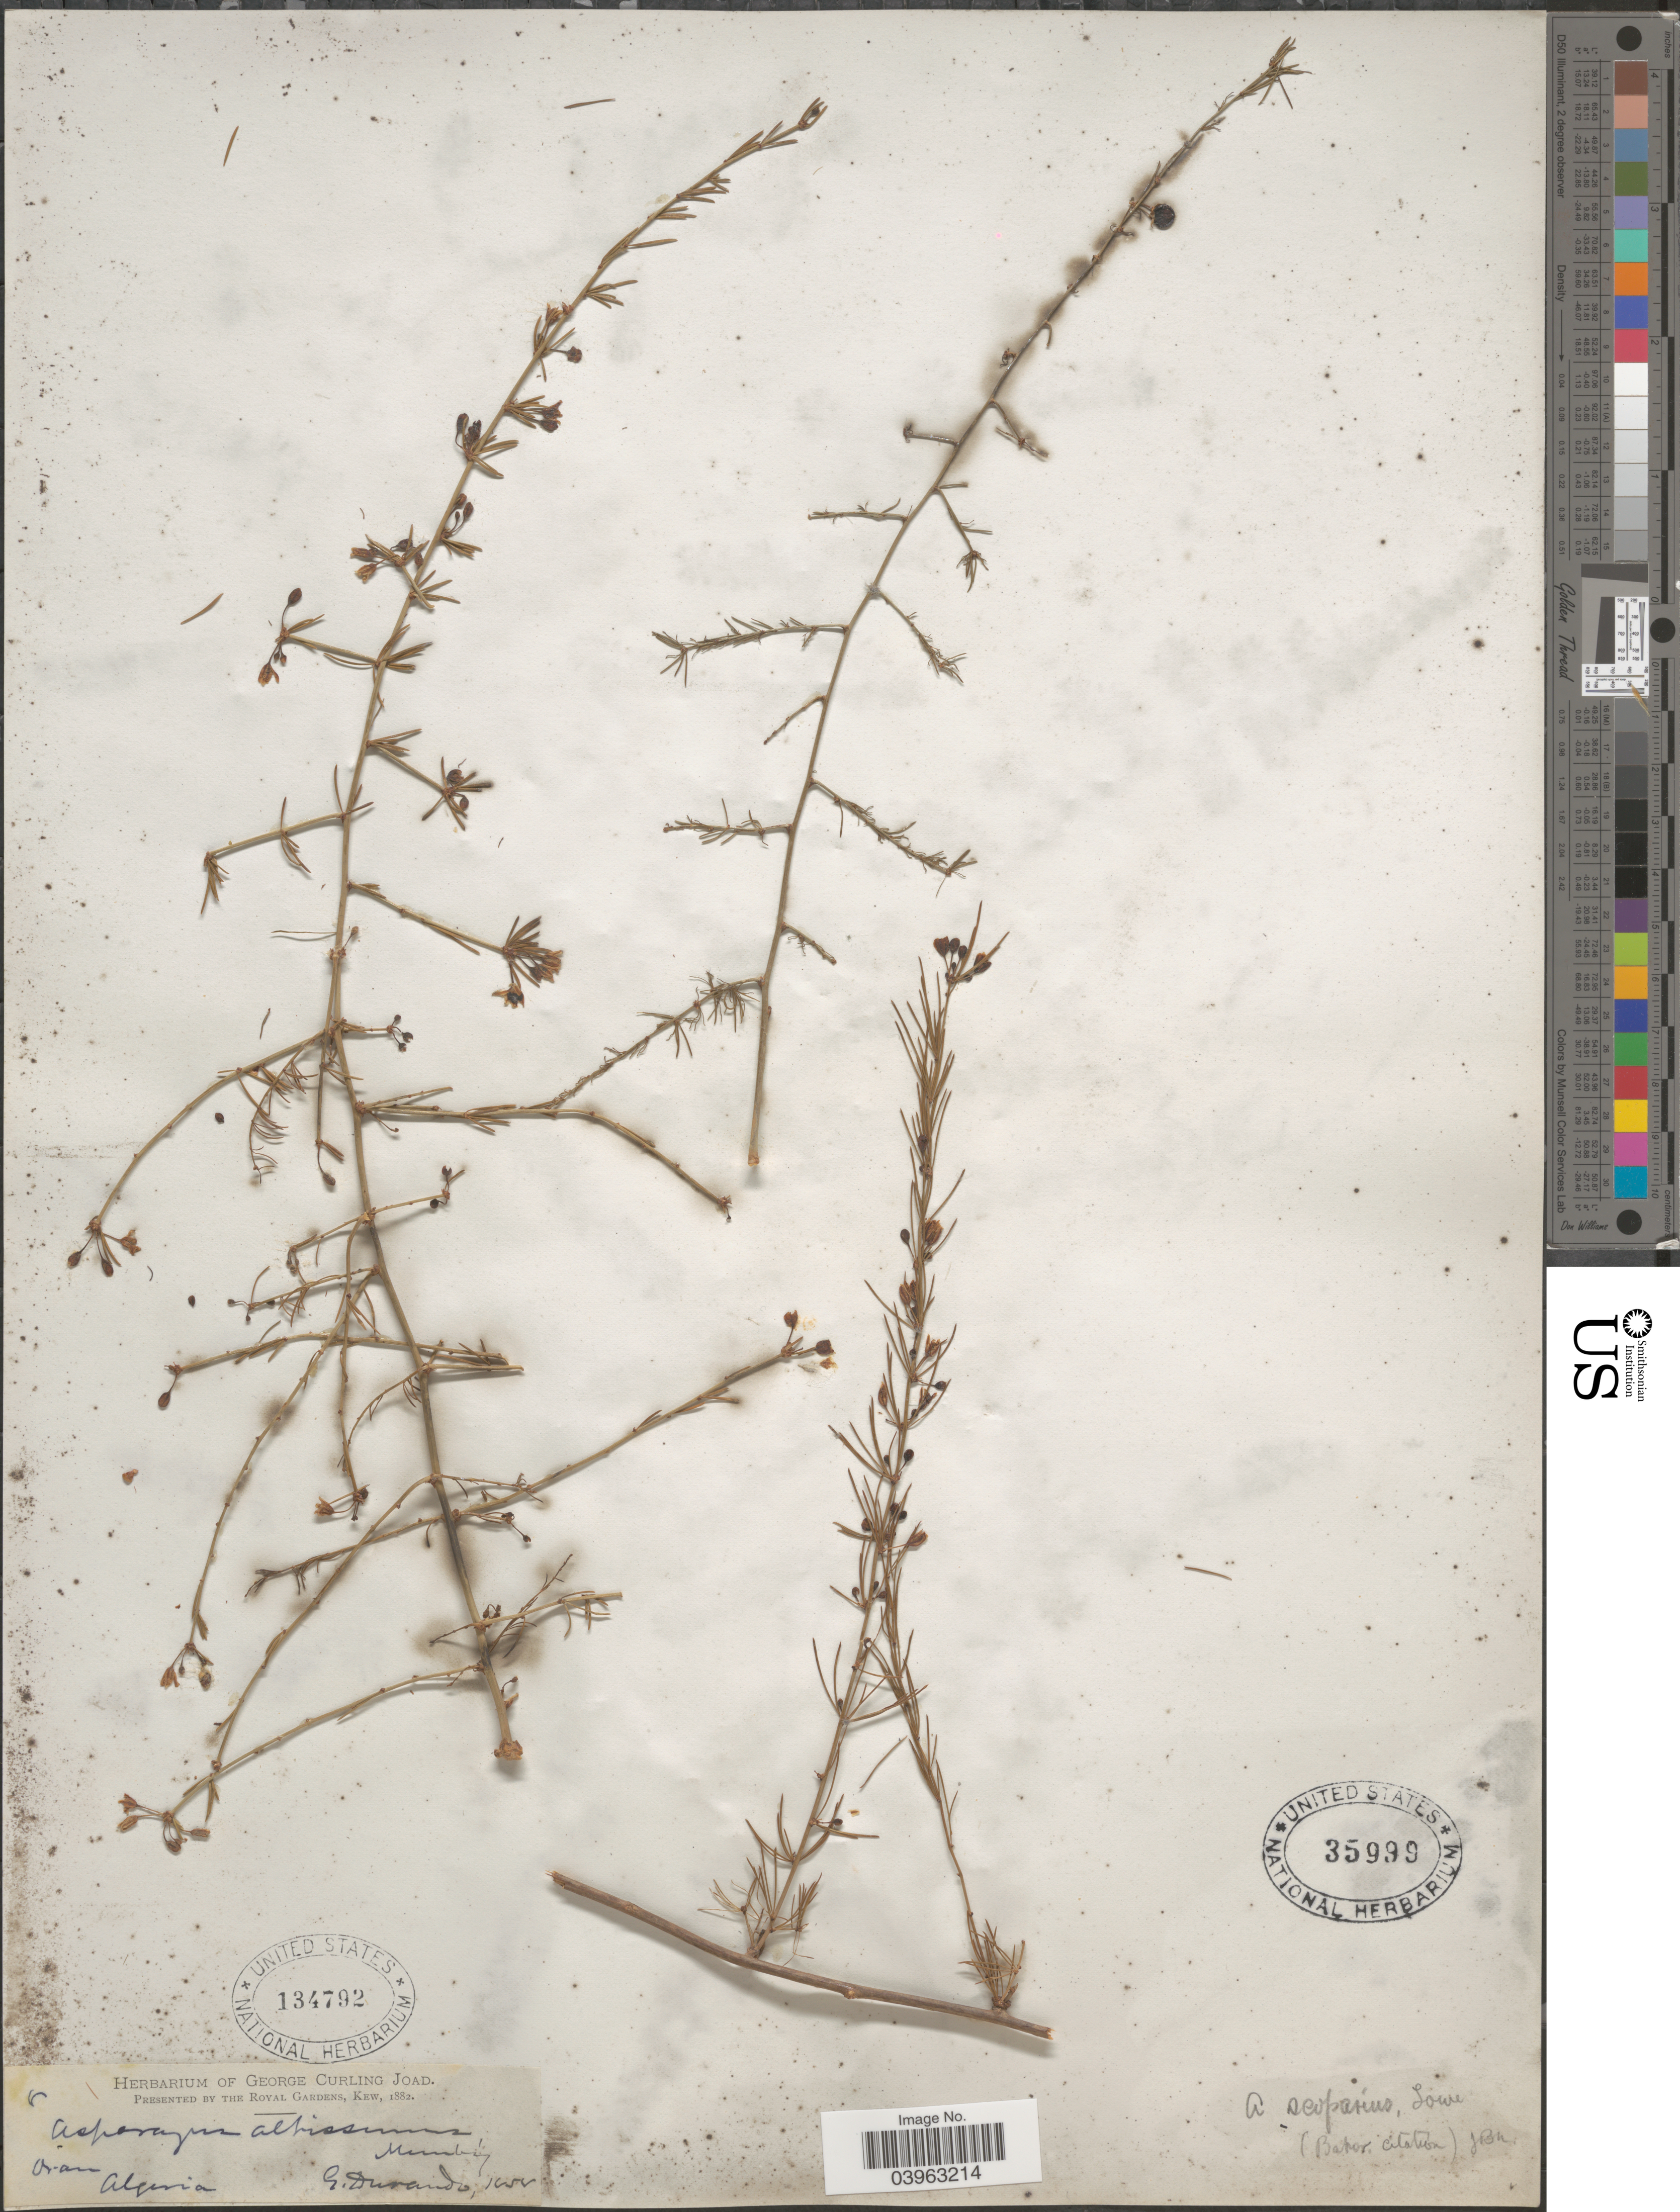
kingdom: Plantae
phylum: Tracheophyta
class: Liliopsida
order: Asparagales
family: Asparagaceae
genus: Asparagus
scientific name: Asparagus scoparius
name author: Lowe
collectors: G. Durando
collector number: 8*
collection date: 1854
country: Algeria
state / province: Oran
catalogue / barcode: US 134792